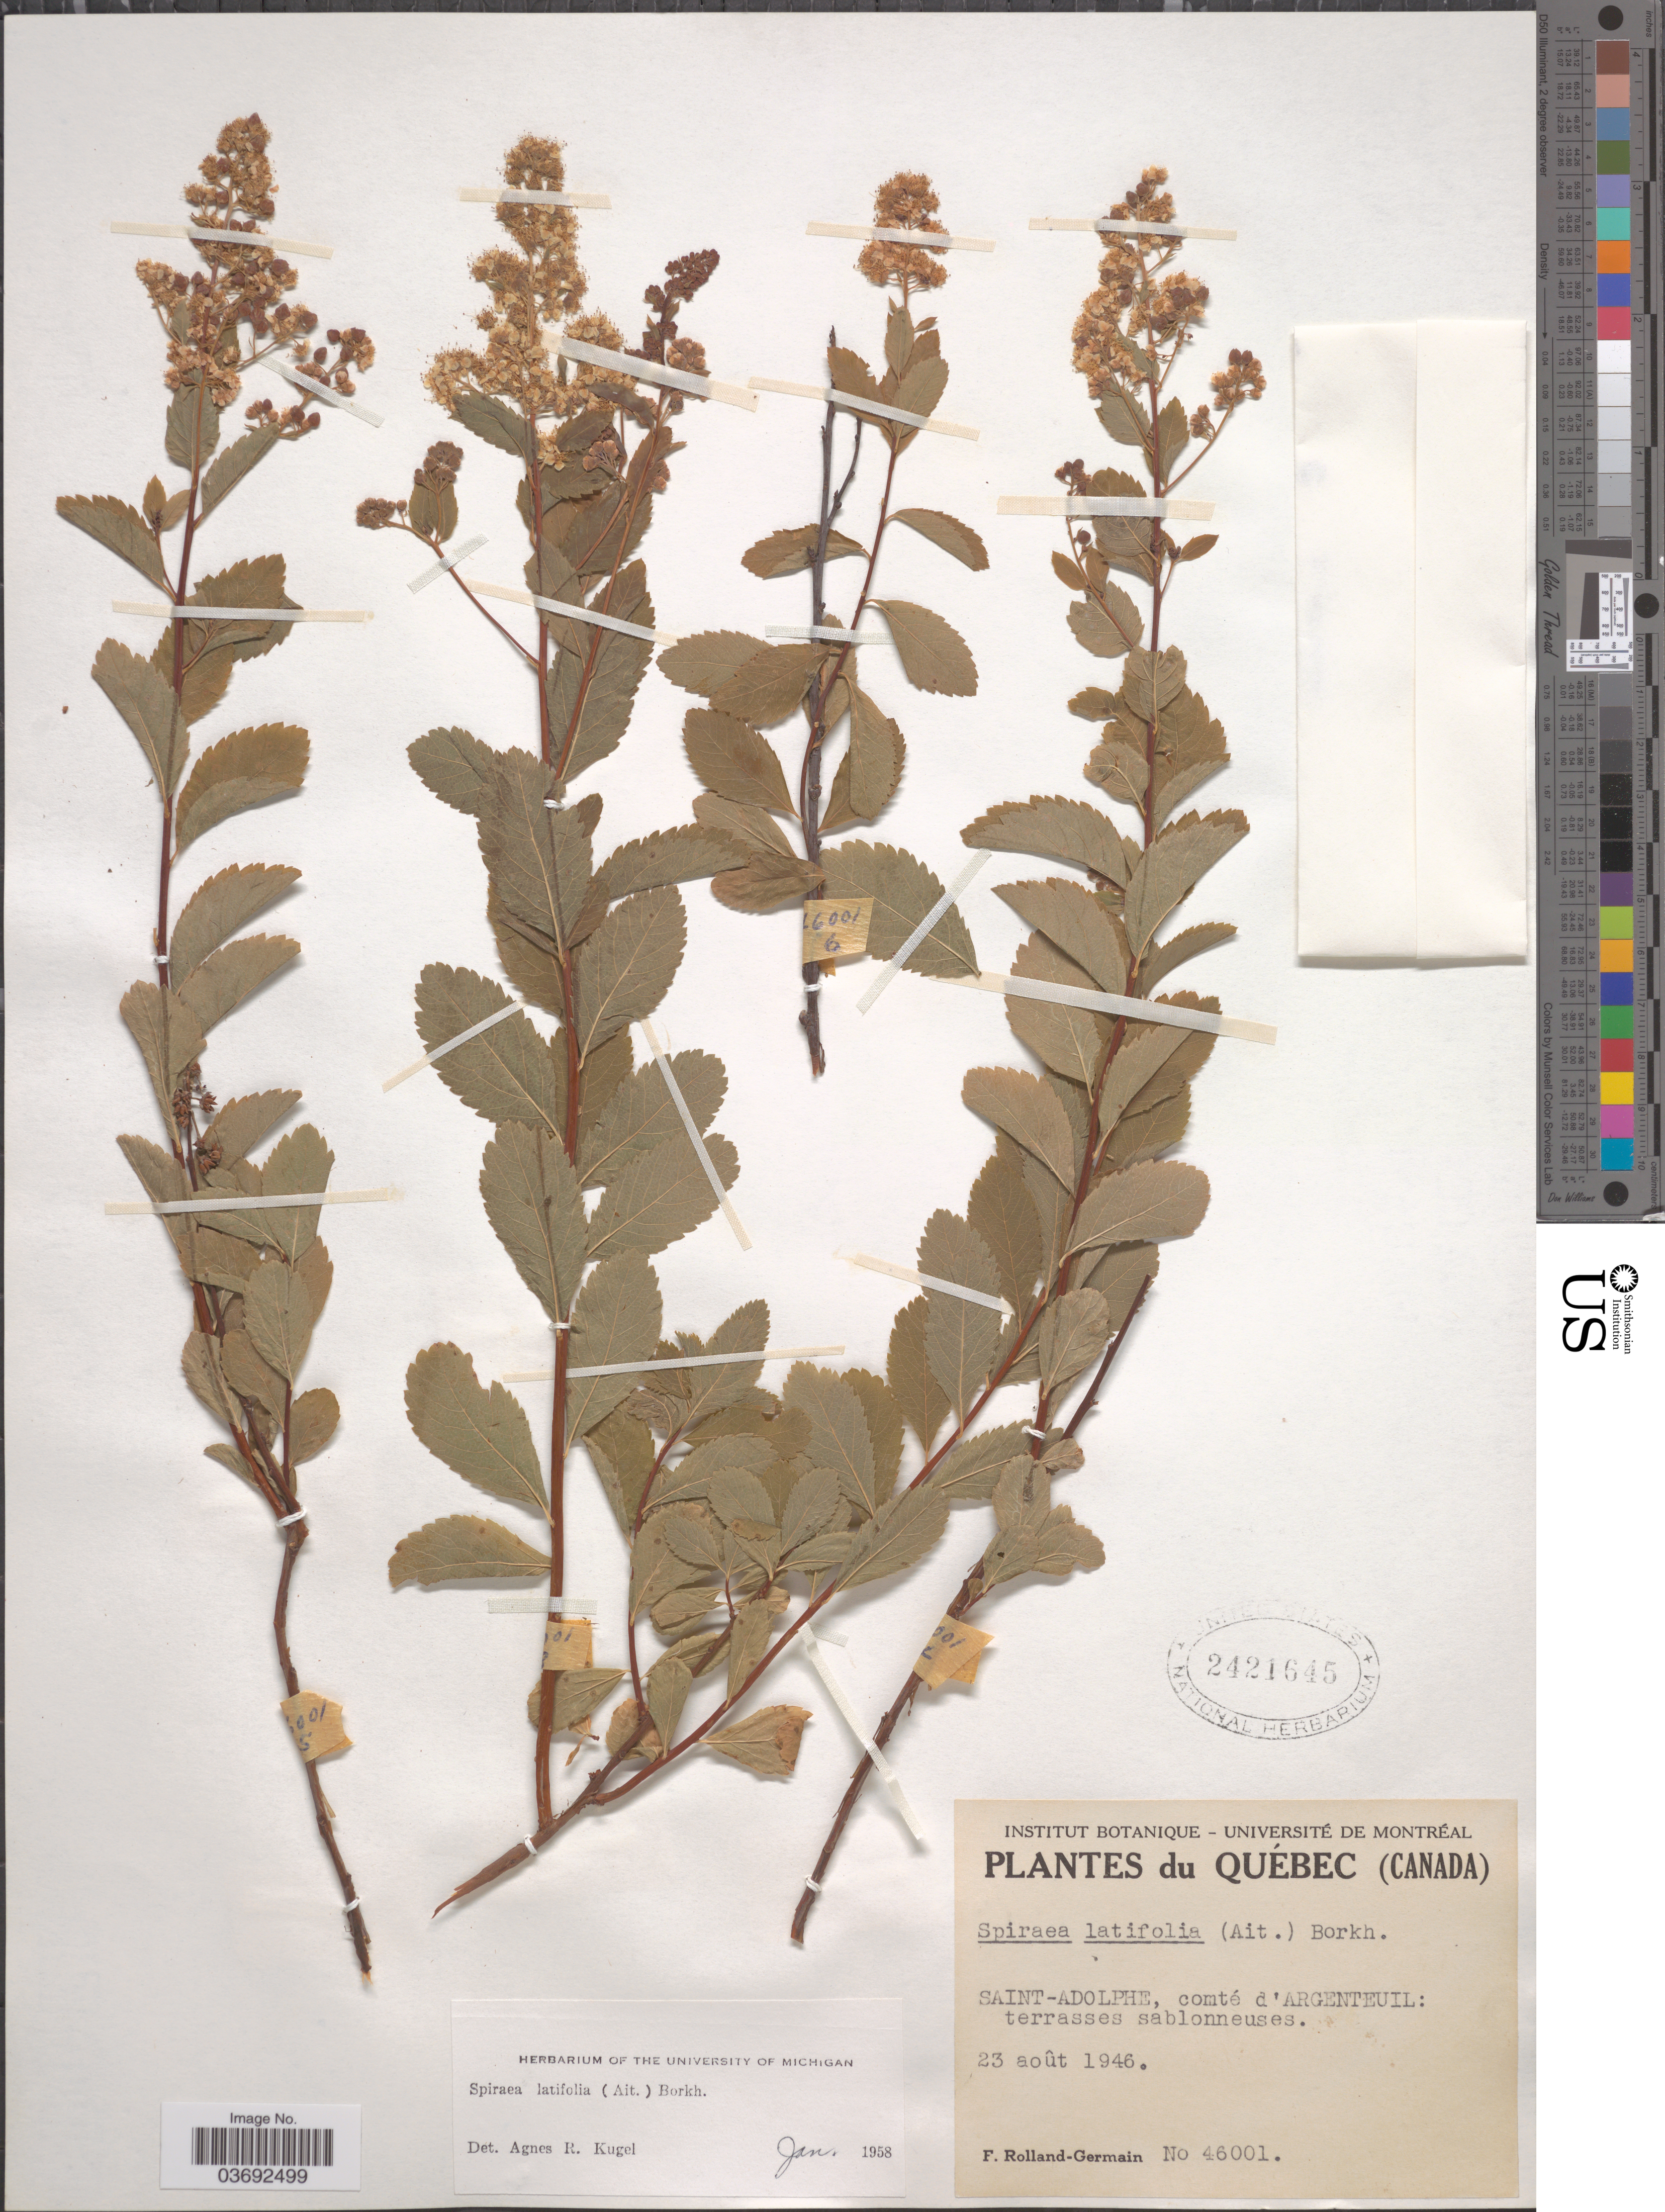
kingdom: Plantae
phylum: Tracheophyta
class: Magnoliopsida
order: Rosales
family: Rosaceae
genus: Spiraea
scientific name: Spiraea latifolia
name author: Borkh.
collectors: Rolland-Germain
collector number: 46001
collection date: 1946-08-23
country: Canada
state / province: Quebec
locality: Saint-Adolphe, comté d'Argenteuil.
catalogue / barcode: US 2421645